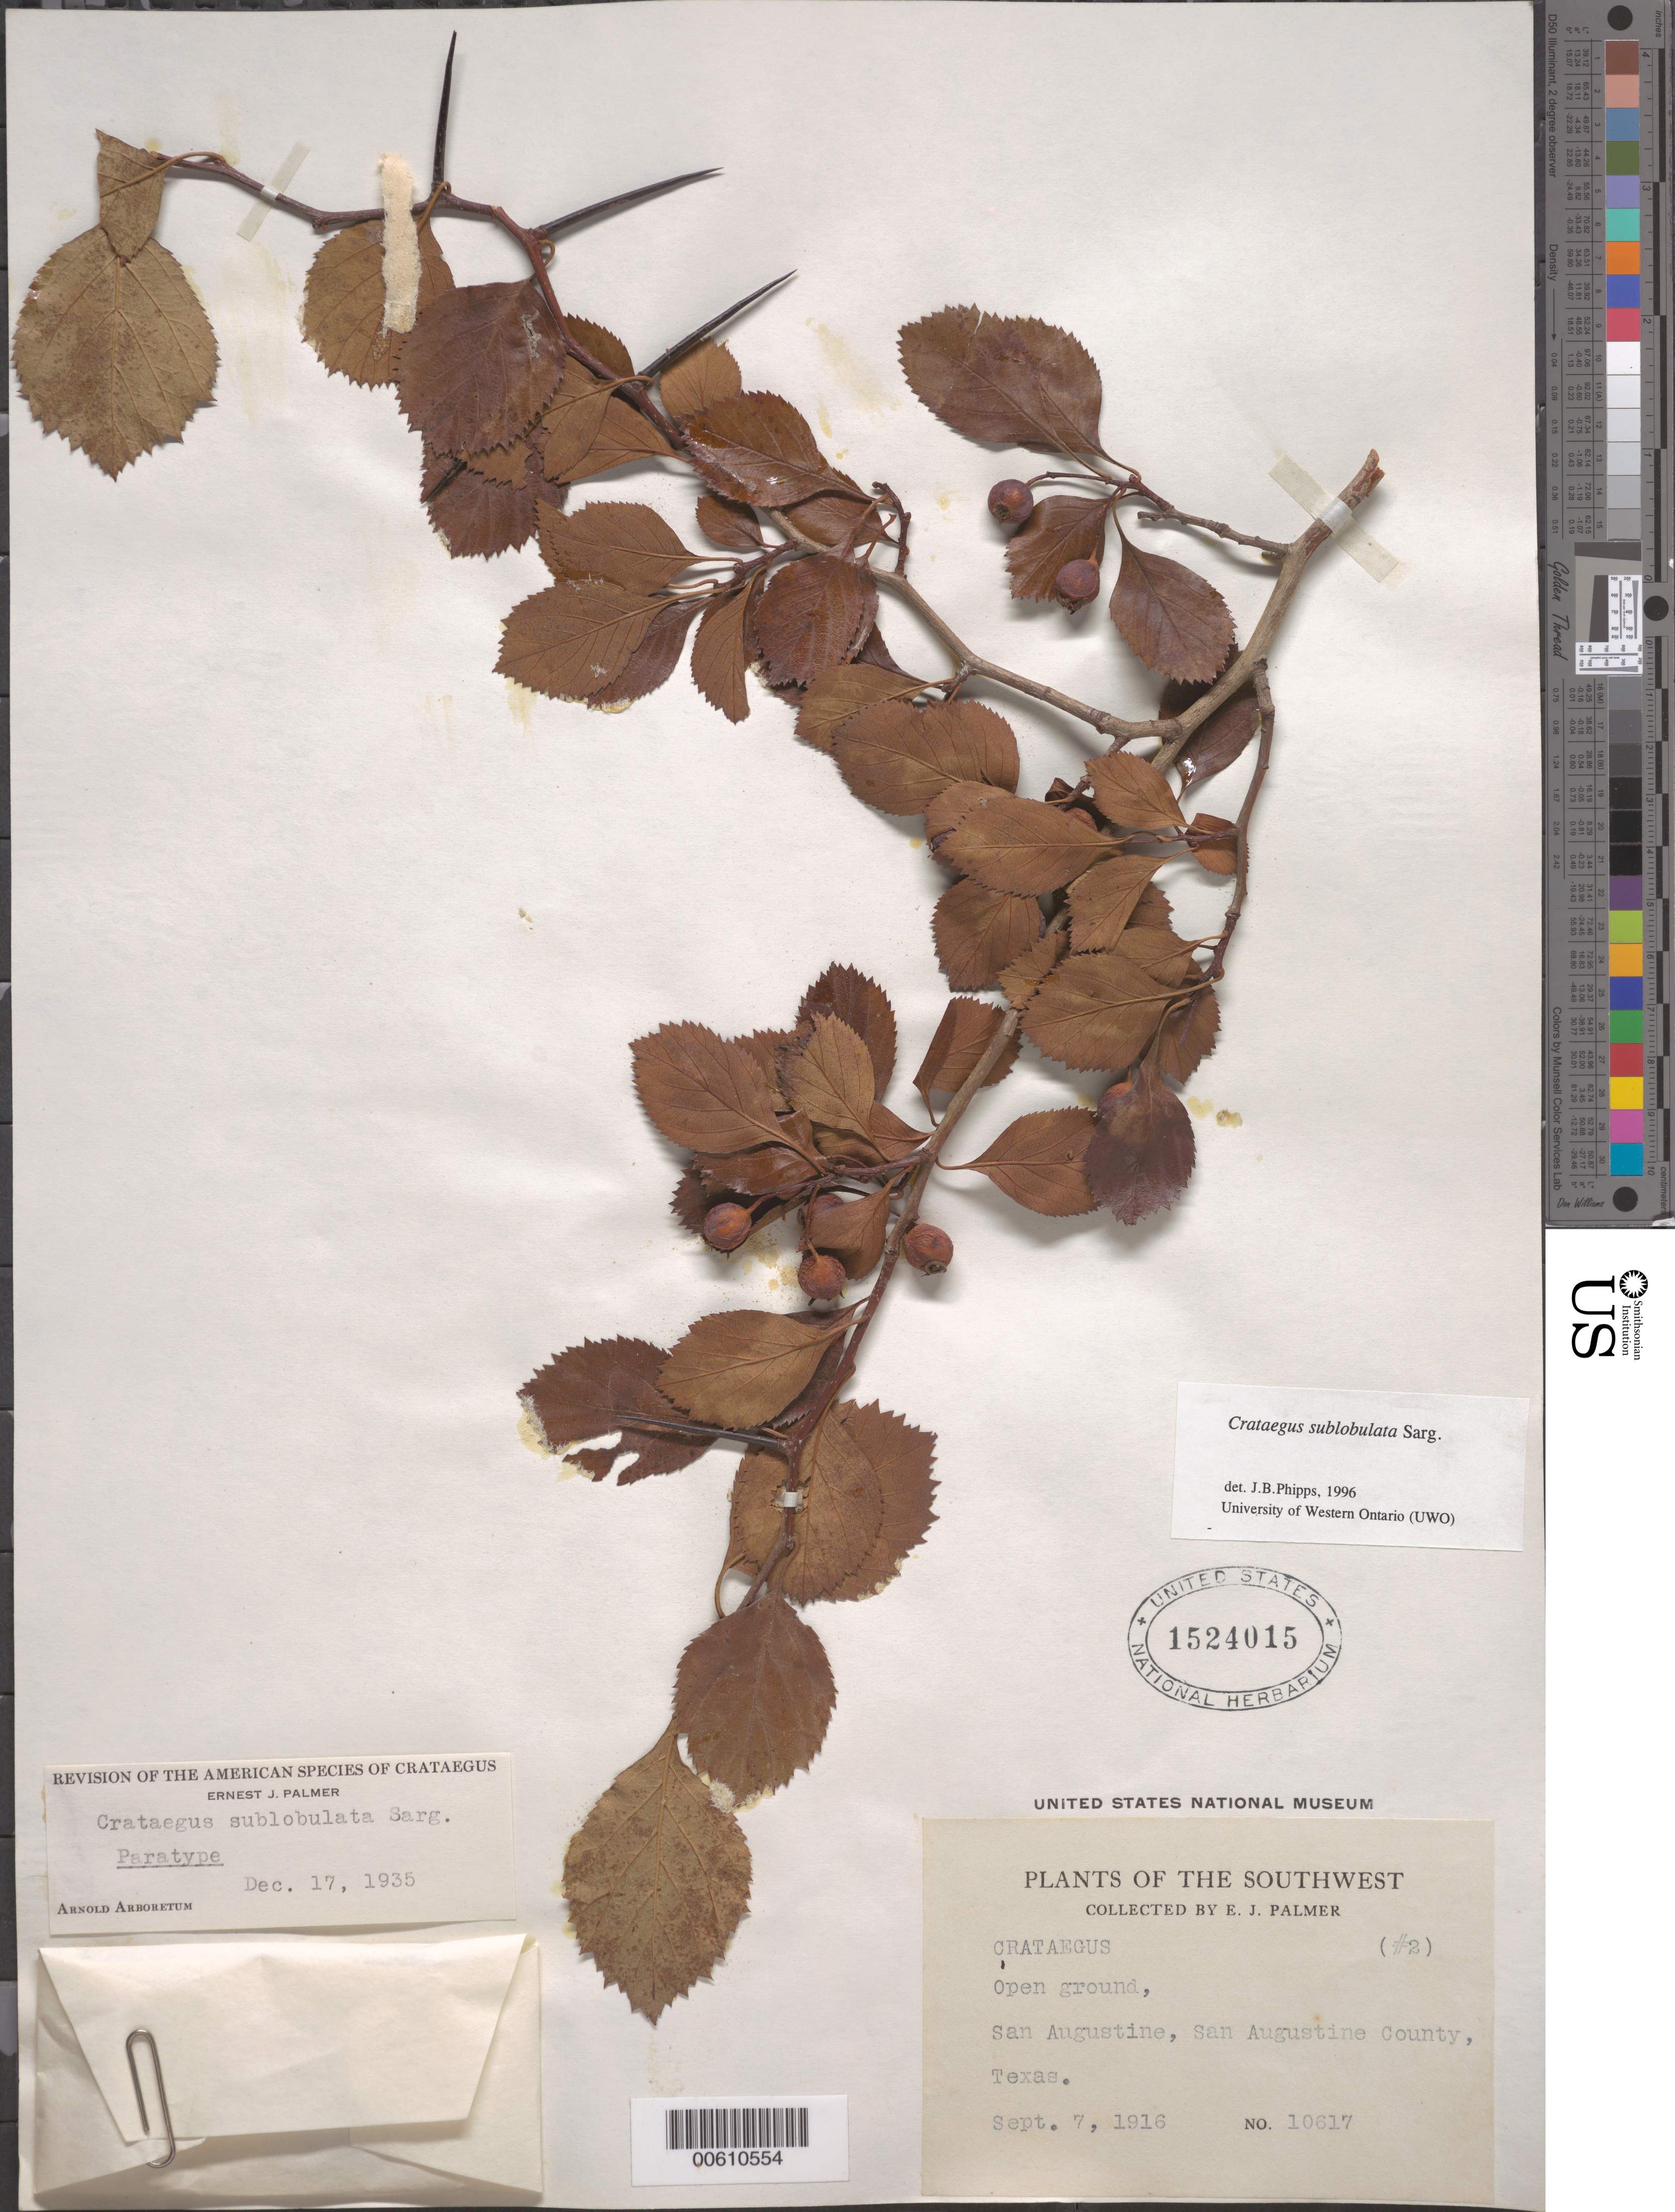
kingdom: Plantae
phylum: Tracheophyta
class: Magnoliopsida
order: Rosales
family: Rosaceae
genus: Crataegus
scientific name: Crataegus crus-galli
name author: L.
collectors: E. J. Palmer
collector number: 10617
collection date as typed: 07 Sep 1916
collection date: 1916-09-07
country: United States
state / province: Texas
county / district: San Augustine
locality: San Augustine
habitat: Open ground.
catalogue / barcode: US 1524015